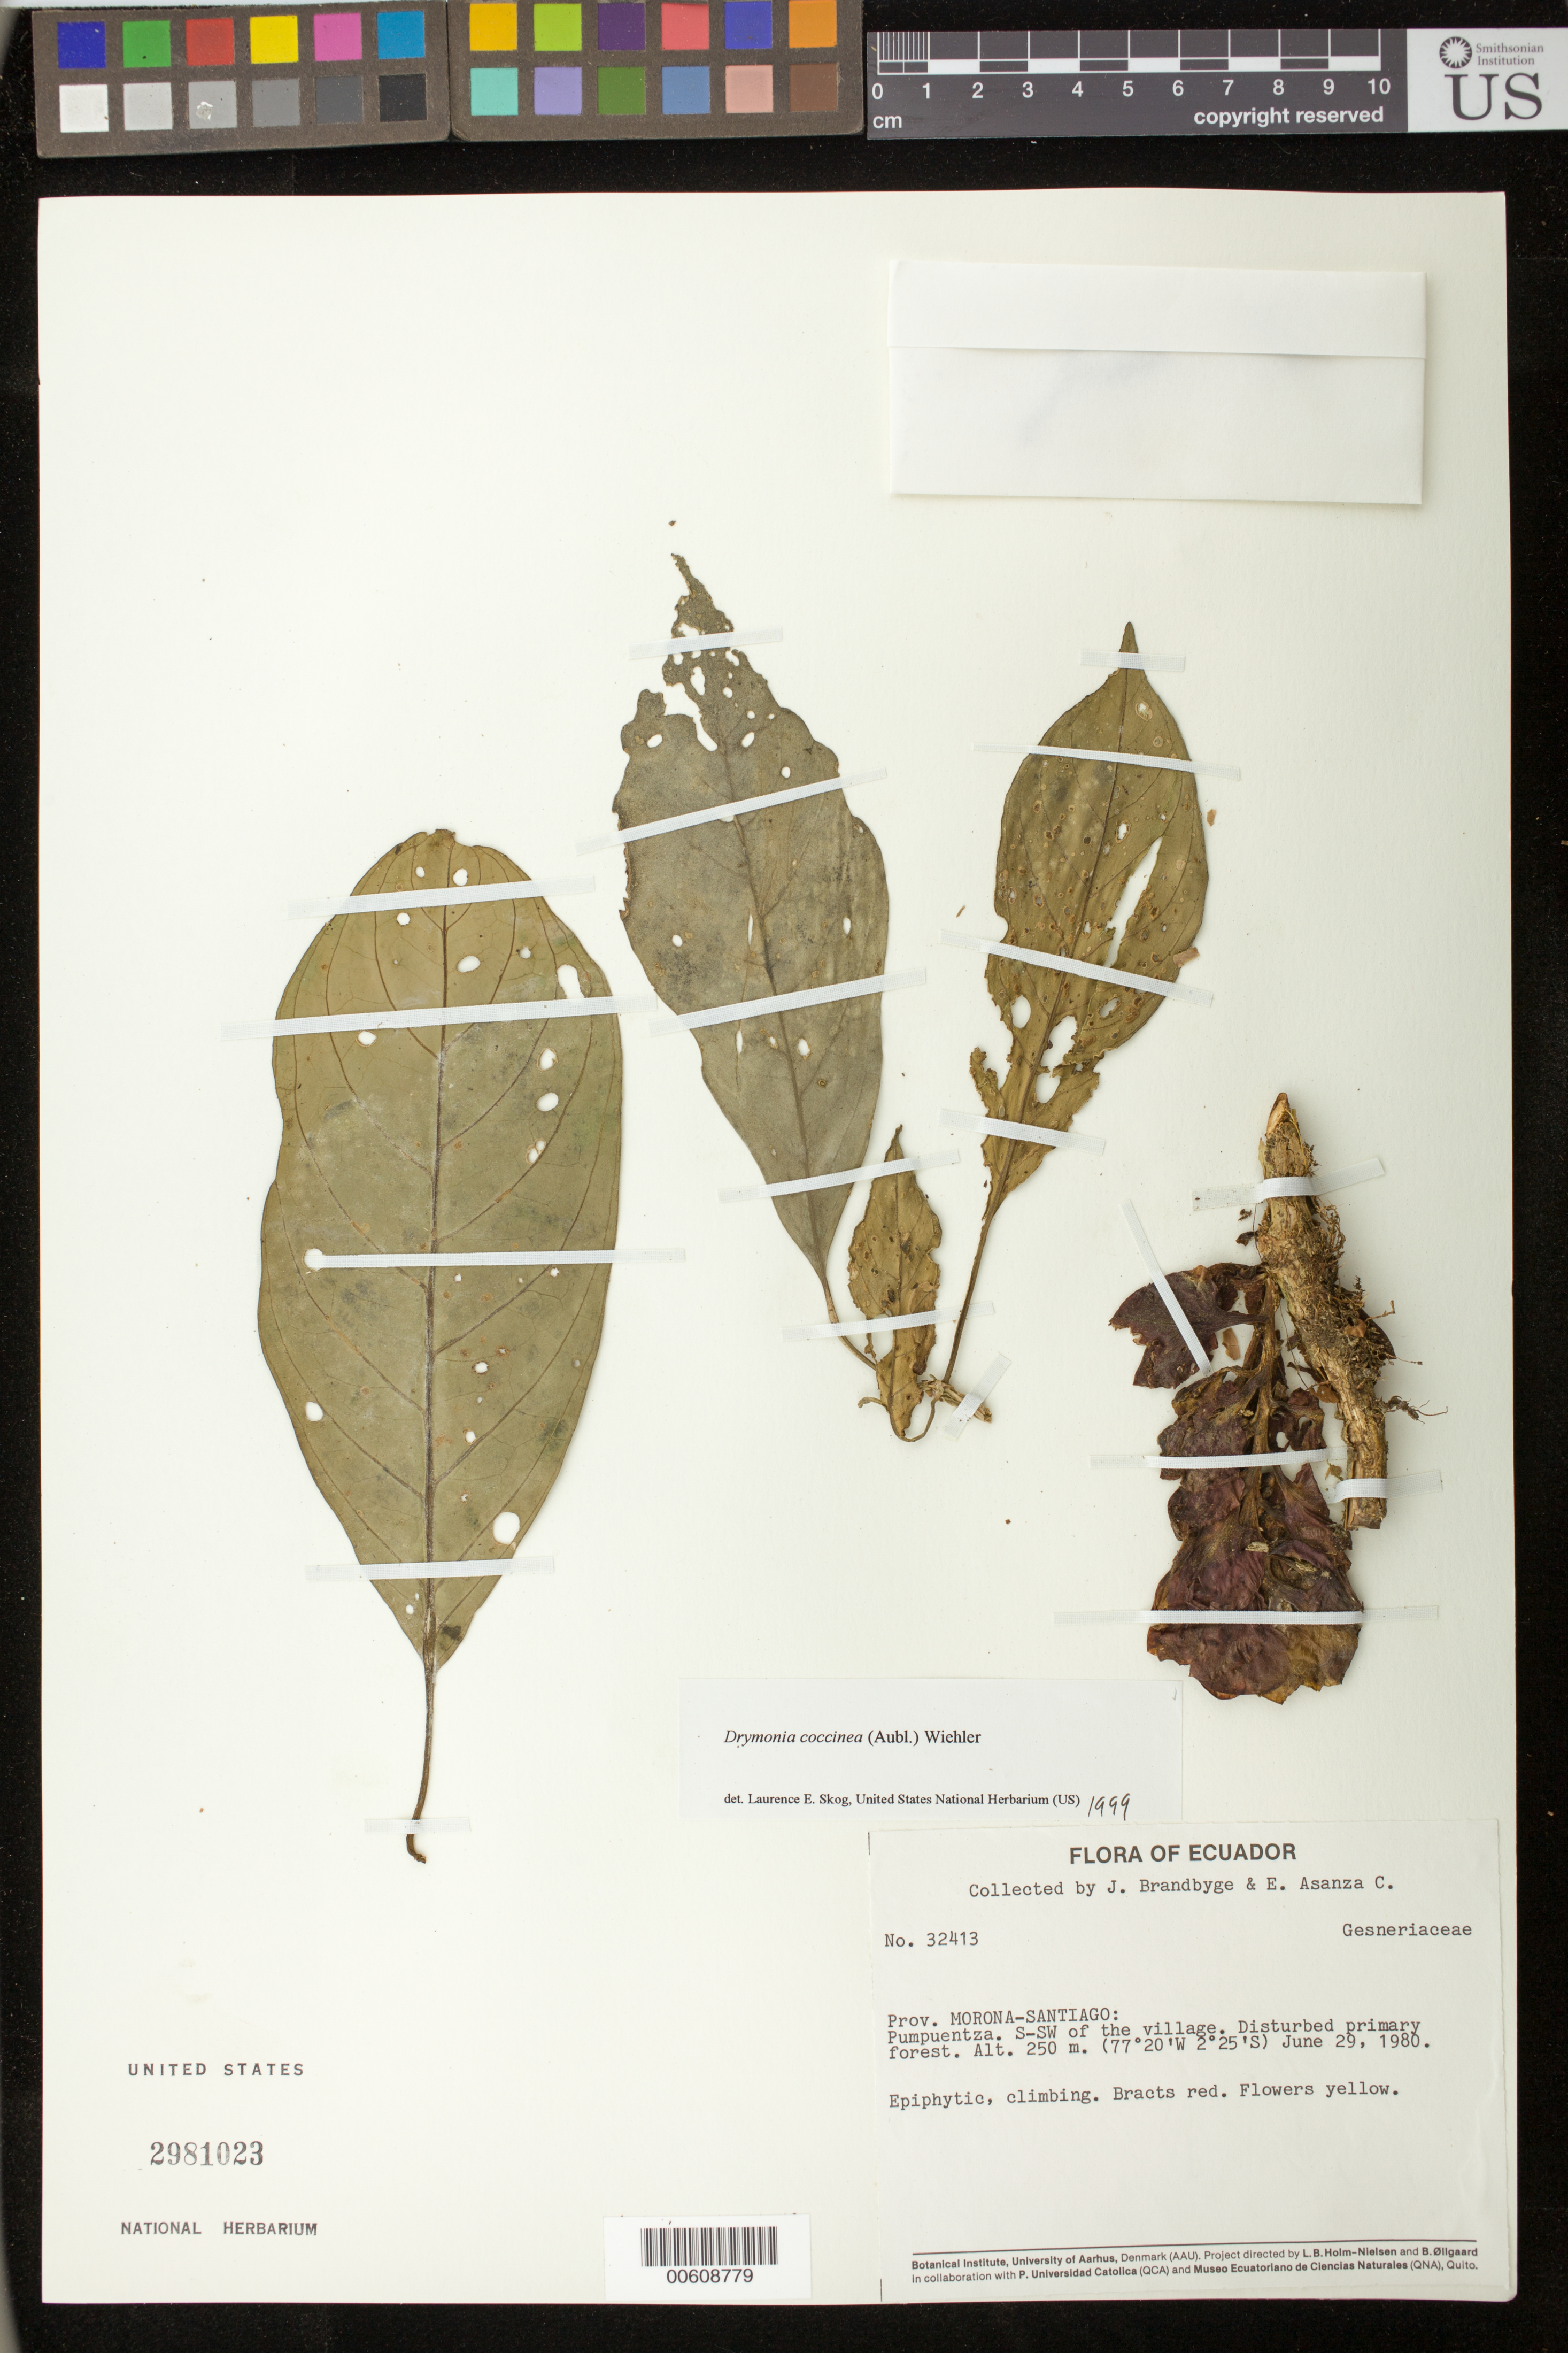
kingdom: Plantae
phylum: Tracheophyta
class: Magnoliopsida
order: Lamiales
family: Gesneriaceae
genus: Drymonia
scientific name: Drymonia coccinea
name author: (Aubl.) Wiehler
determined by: Skog, Laurence E.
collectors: J. Brandbyge & E. Asanza C.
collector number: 32413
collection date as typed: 29 Jun 1980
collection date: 1980-06-29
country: Ecuador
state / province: Morona-Santiago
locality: Pumpuentza, S-SW of the village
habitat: Disturbed primary forest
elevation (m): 250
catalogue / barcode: US 2981023